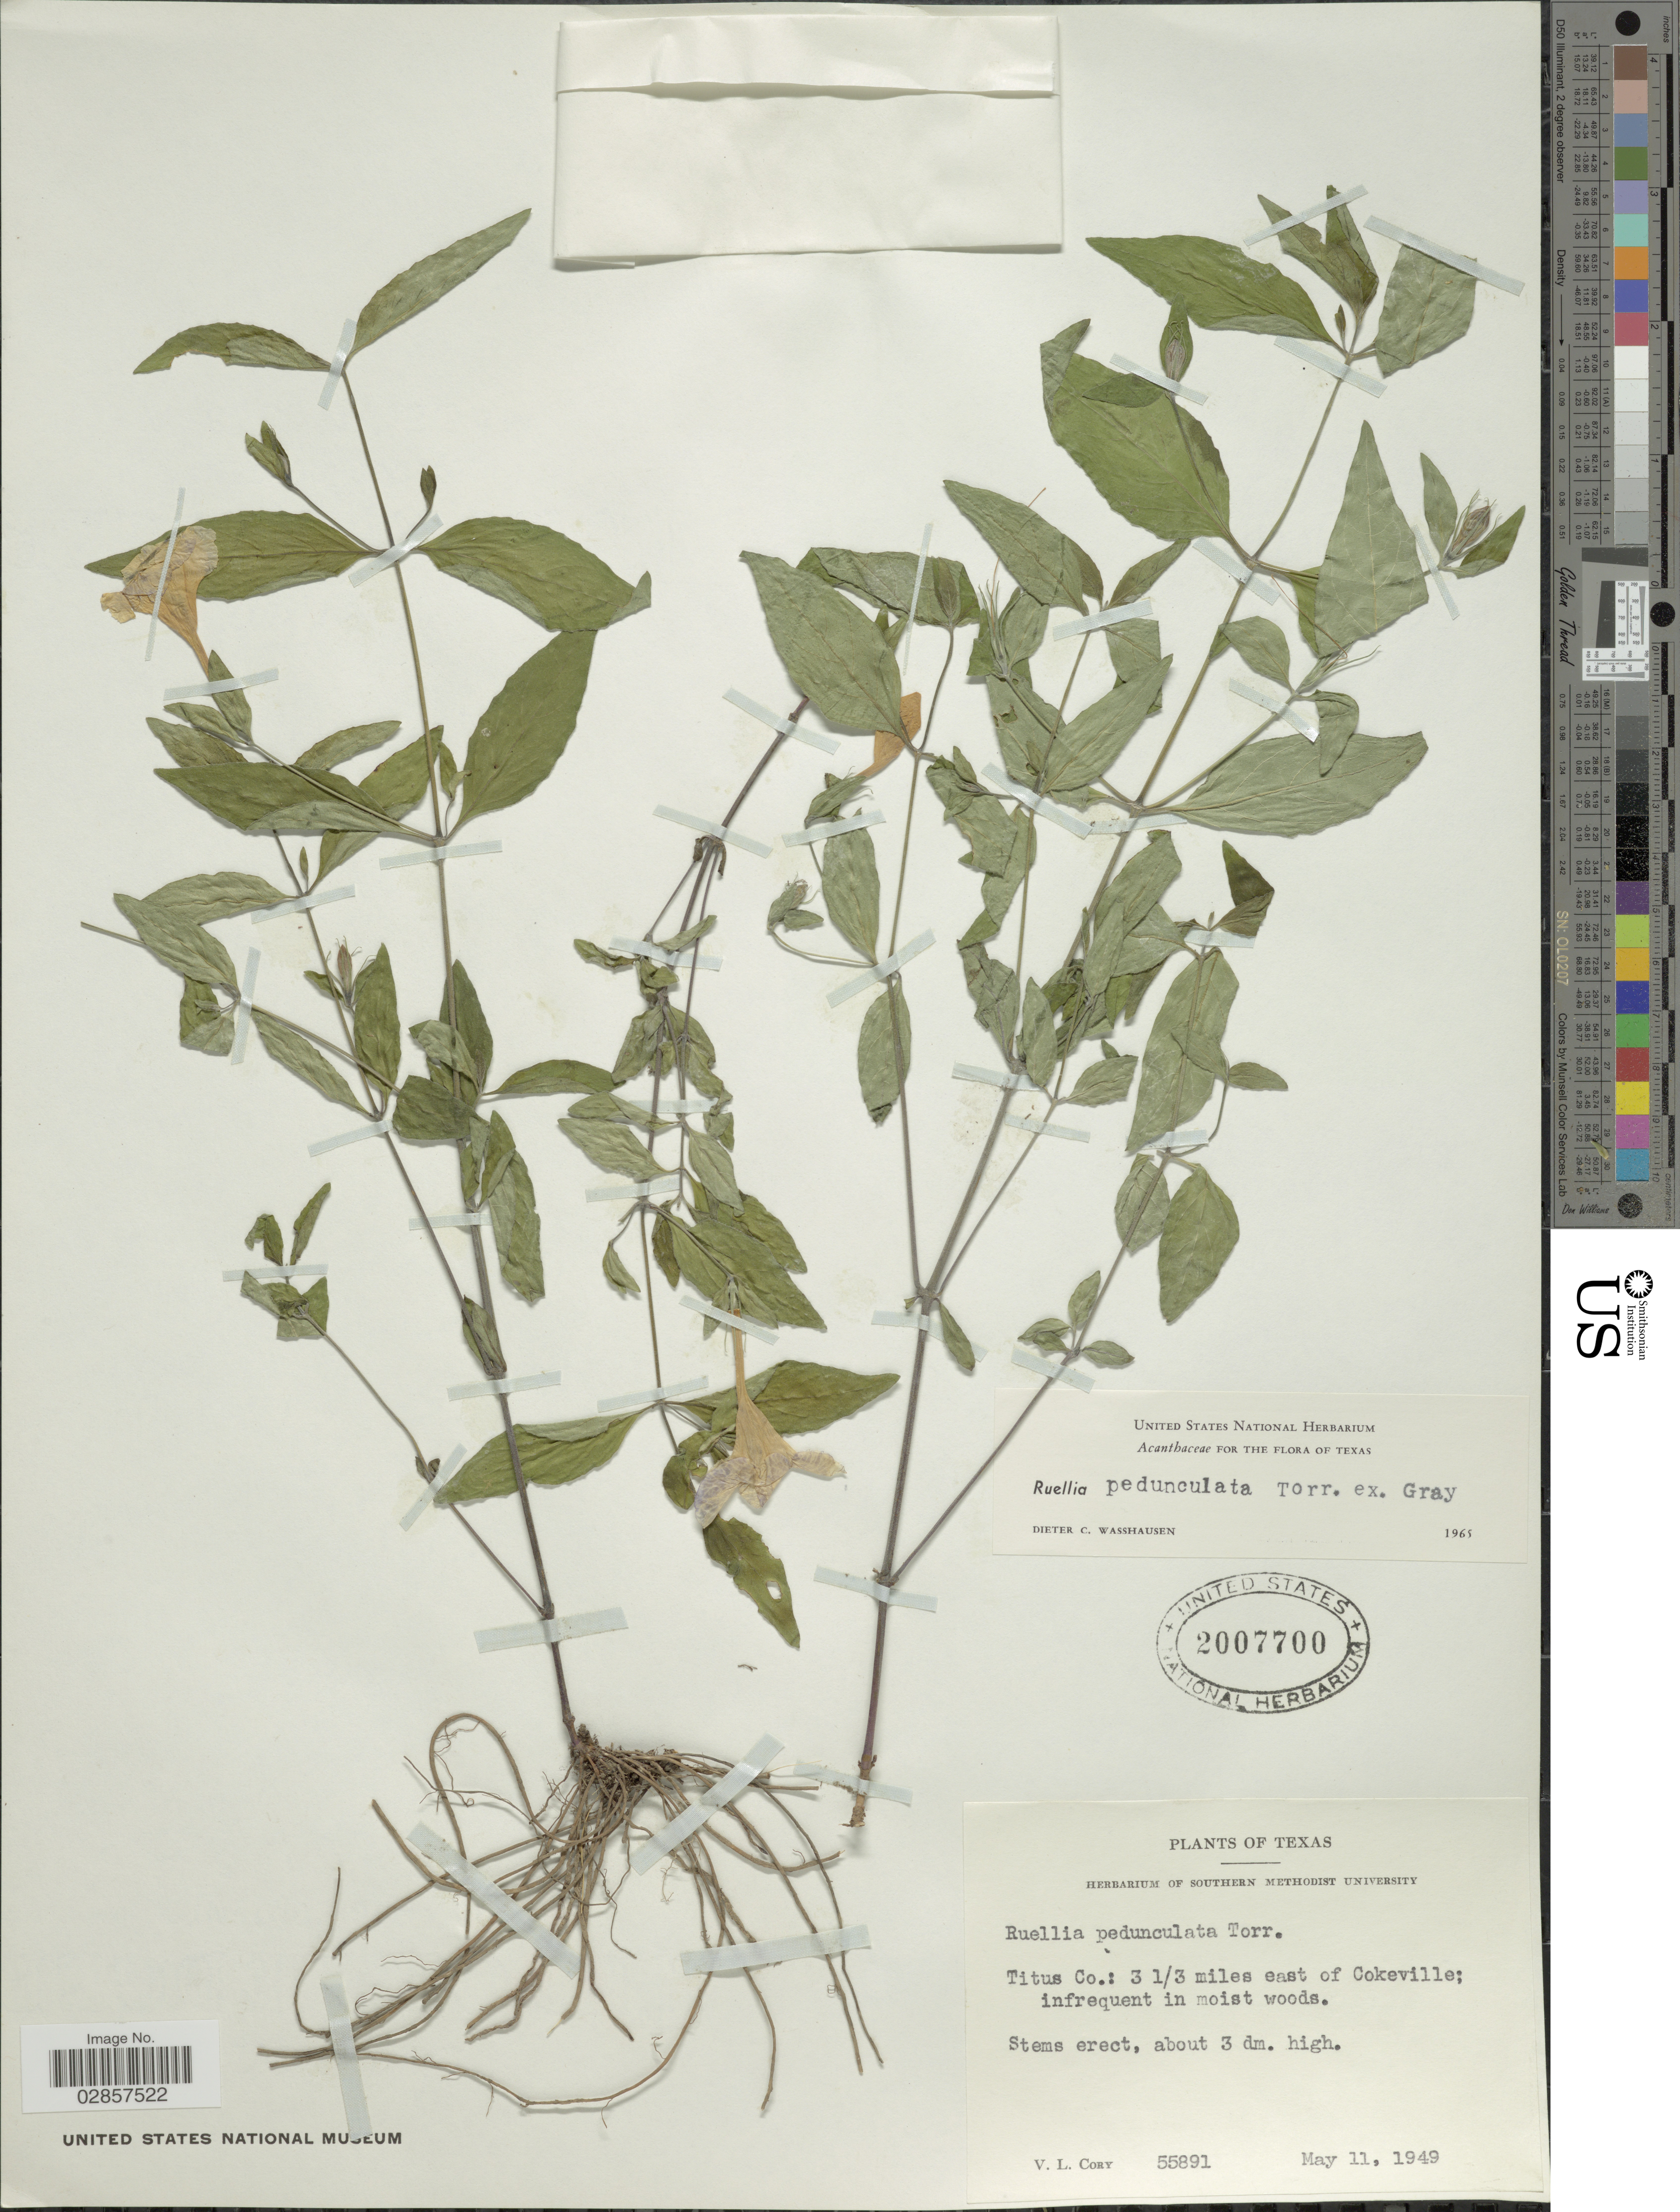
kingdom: Plantae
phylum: Tracheophyta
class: Magnoliopsida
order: Lamiales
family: Acanthaceae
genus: Ruellia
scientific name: Ruellia pedunculata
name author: Torr. ex A. Gray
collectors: V. Cory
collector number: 55891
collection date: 1949-05-11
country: United States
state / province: Texas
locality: Titus Co.: 3 1/3 miles east of Cokeville.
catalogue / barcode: US 2007700